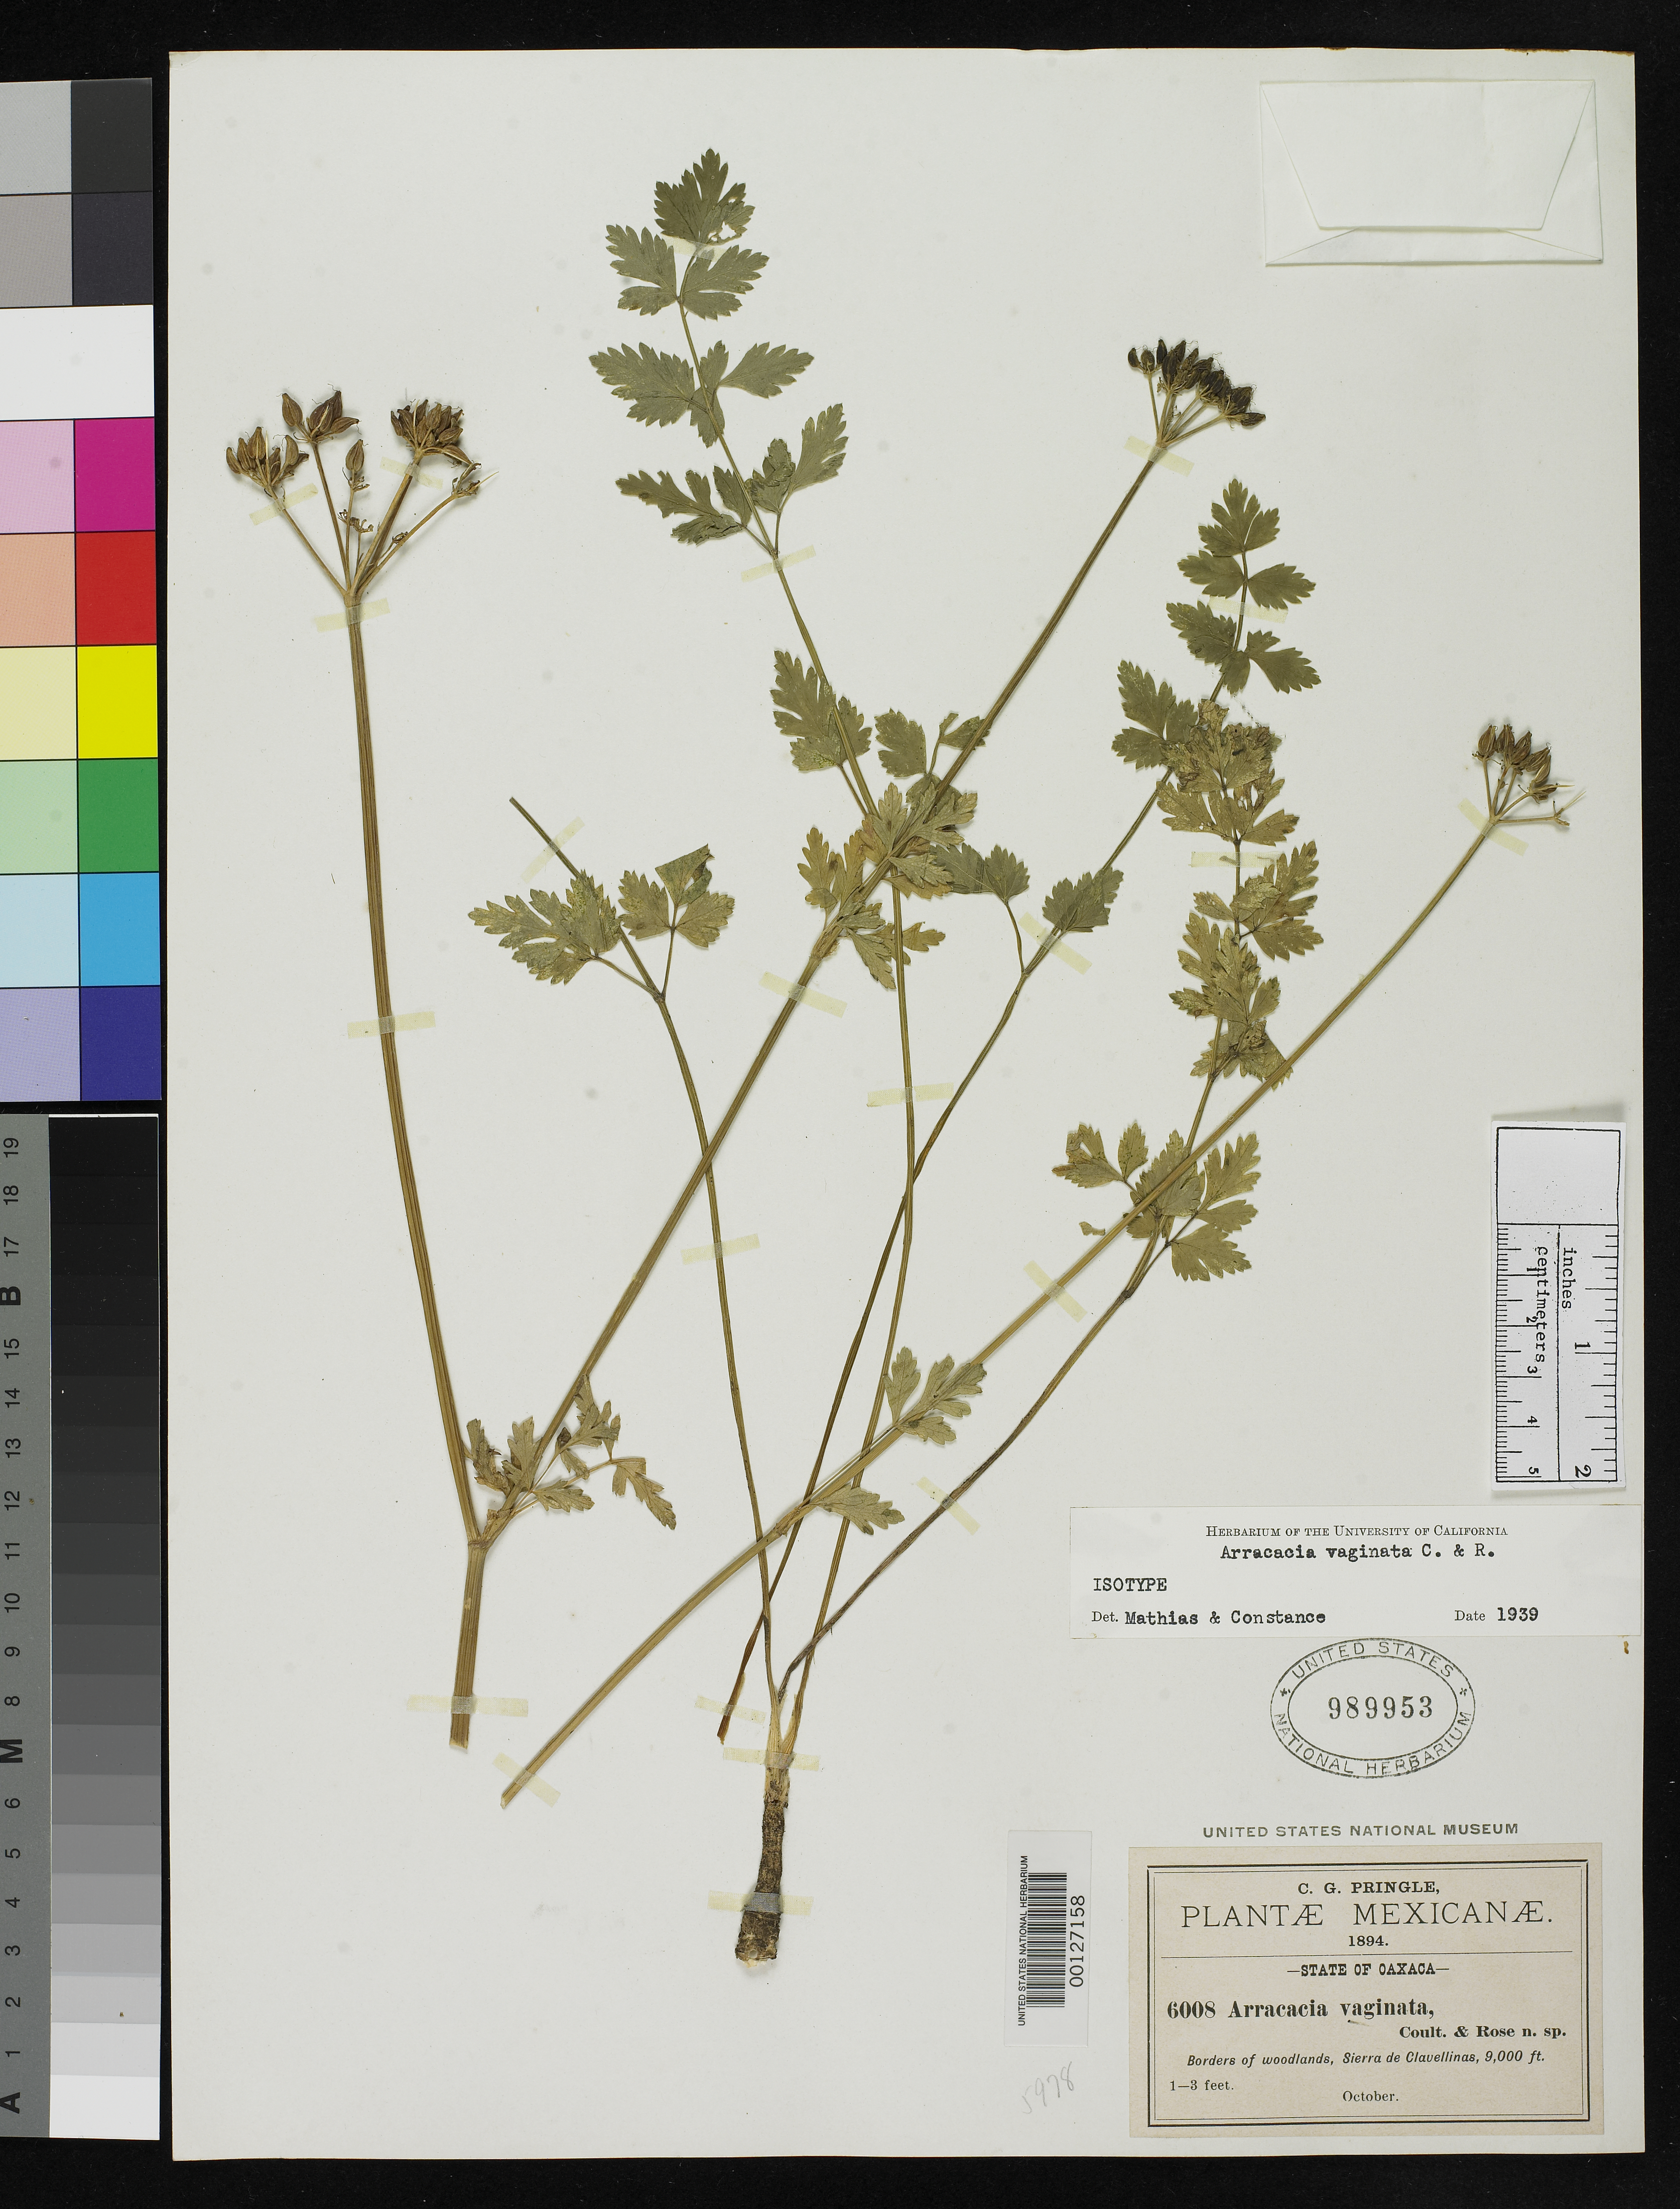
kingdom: Plantae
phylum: Tracheophyta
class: Magnoliopsida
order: Apiales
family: Apiaceae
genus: Arracacia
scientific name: Arracacia vaginata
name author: J.M. Coult. & Rose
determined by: Mathias, M. E.; Constance, L.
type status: Type Collection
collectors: C. G. Pringle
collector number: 6008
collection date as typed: Oct 1894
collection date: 1894-10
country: Mexico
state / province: Oaxaca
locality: Sierra de Clavellinas.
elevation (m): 2743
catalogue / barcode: US 989953